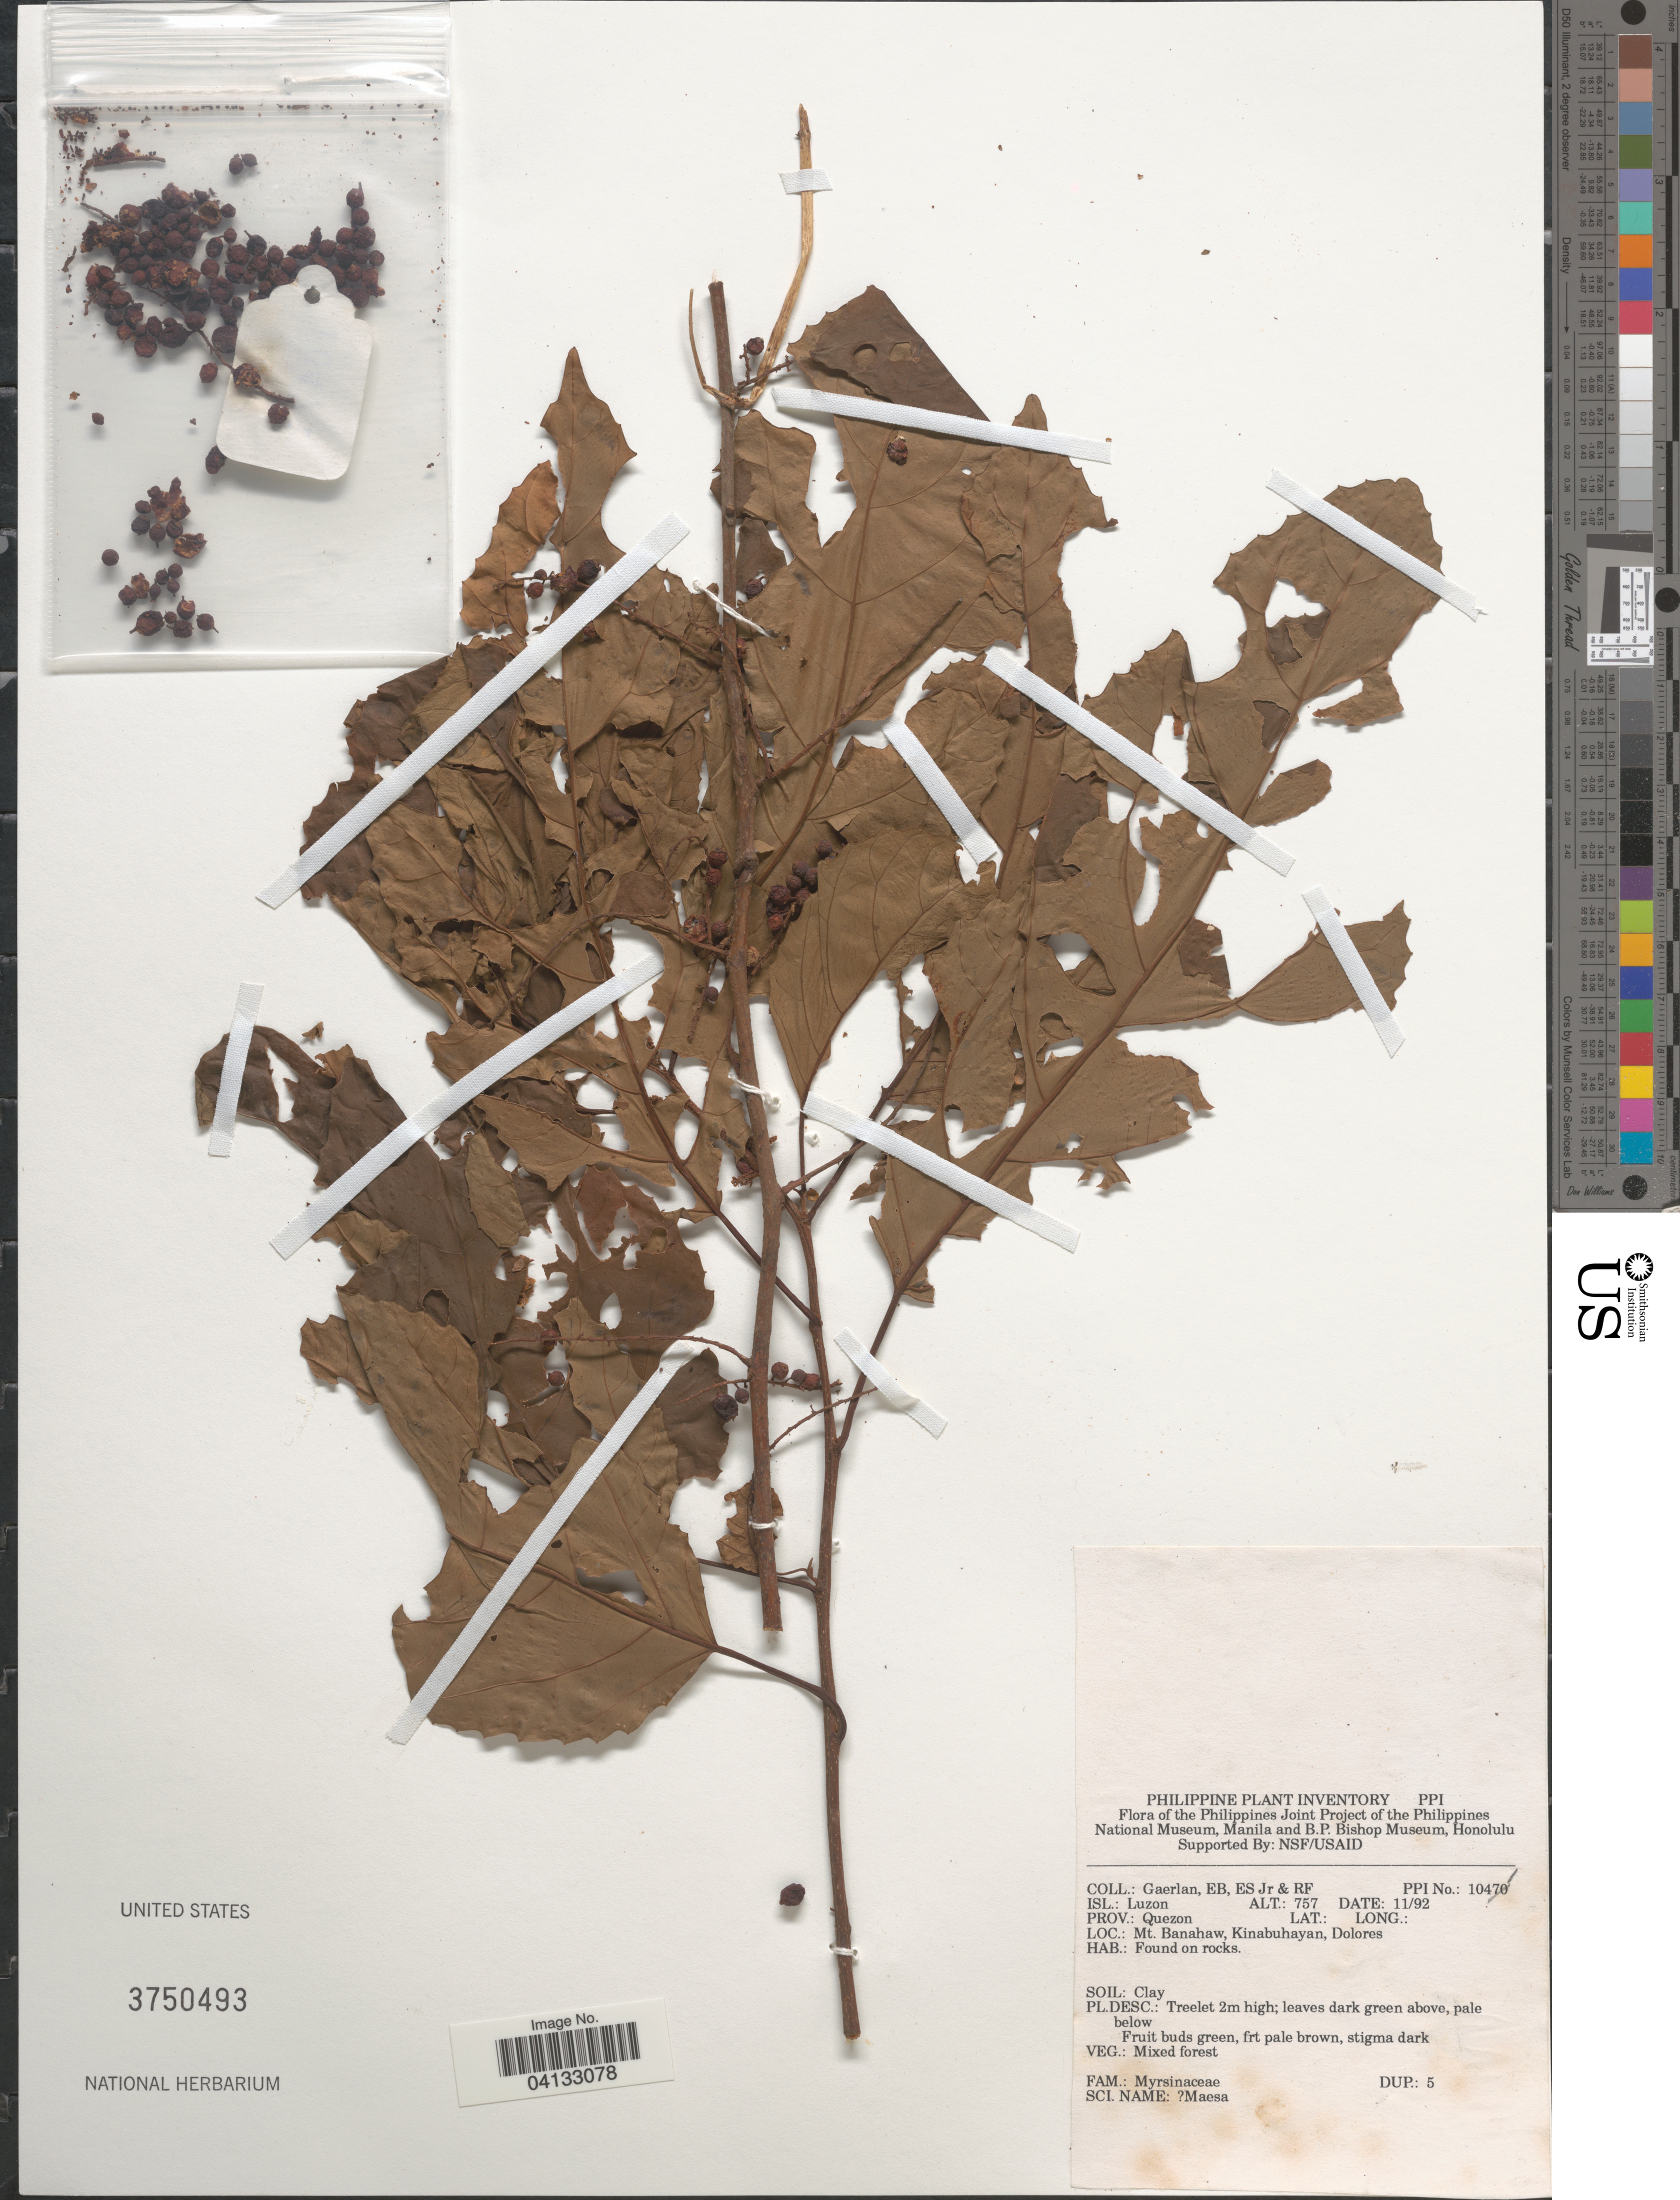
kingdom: Plantae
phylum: Tracheophyta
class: Magnoliopsida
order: Ericales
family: Primulaceae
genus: Maesa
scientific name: Maesa sp.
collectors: E. Gaerlan, E. Gaerlan & R. Gaerlan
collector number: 10470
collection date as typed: Transcribed d/m/y: /11/92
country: Philippines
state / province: Calabarzon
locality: Isl.: Luzon. Prov.: Quezon. Mt. Banahaw, Kinabuhayan, Dolores.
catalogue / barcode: US 3750493